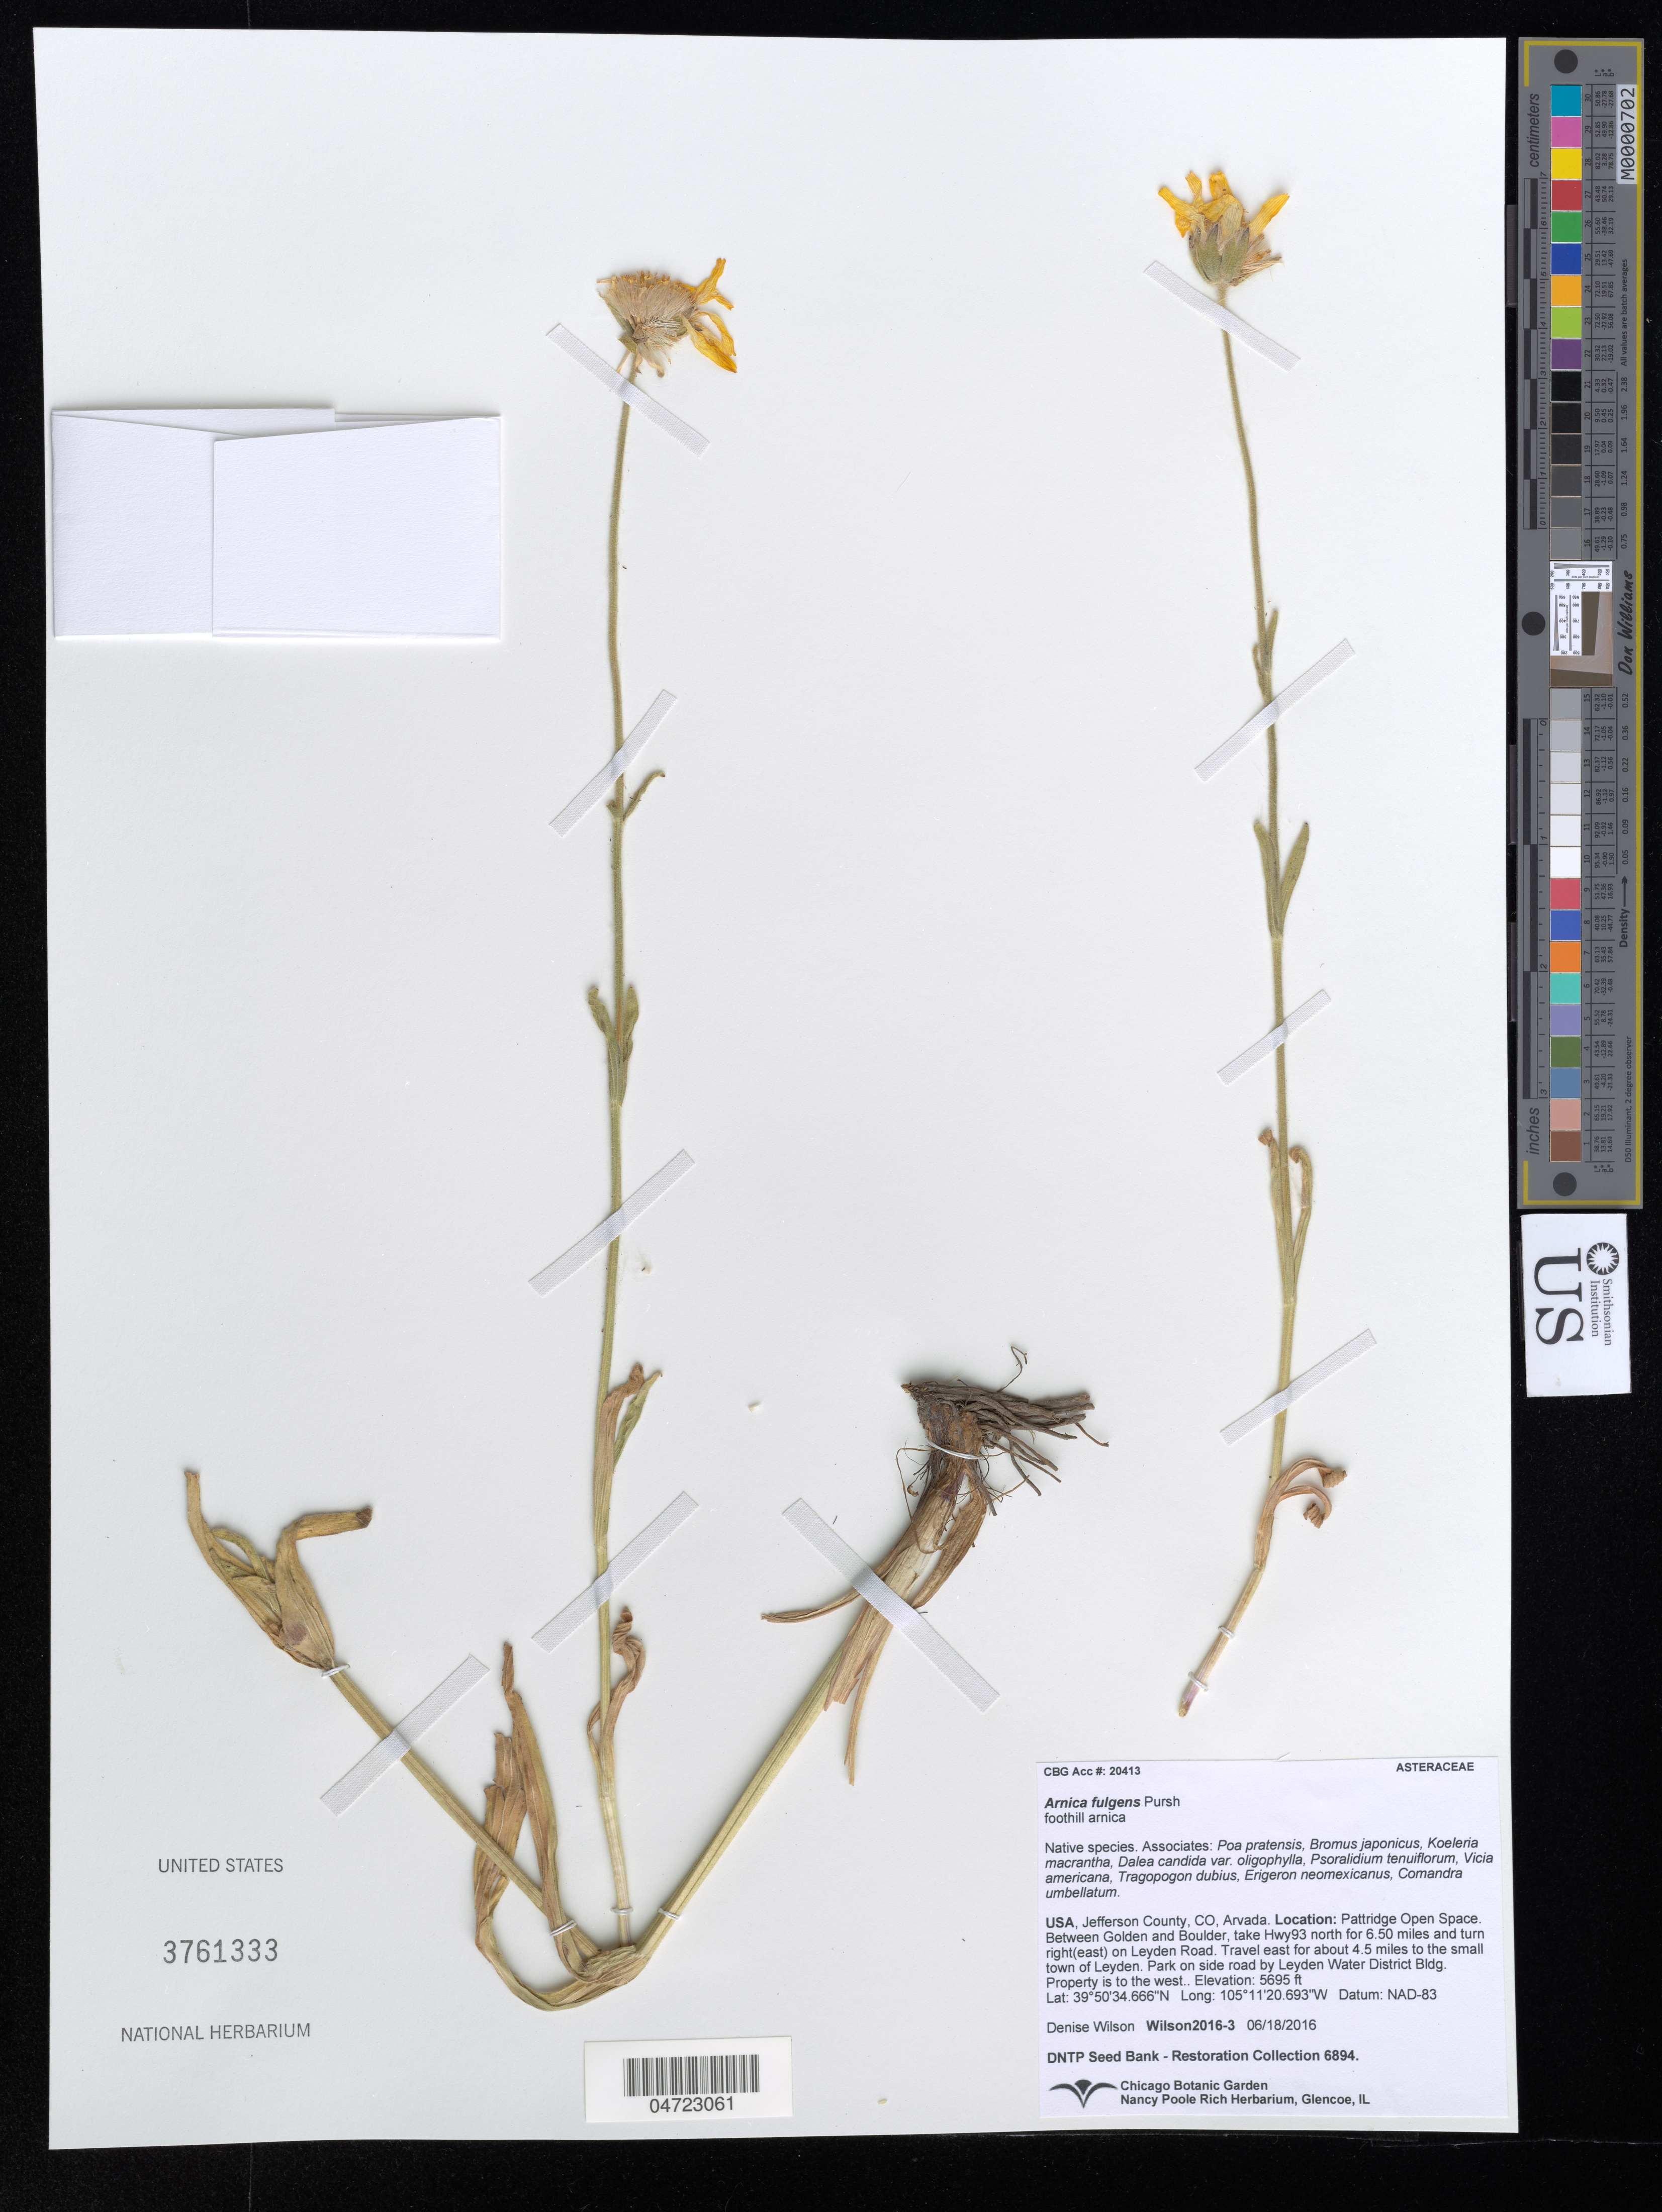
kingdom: Plantae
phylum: Tracheophyta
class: Magnoliopsida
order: Asterales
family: Asteraceae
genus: Arnica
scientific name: Arnica fulgens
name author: Pursh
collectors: D. Wilson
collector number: Wilson2016-3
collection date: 2016-06-18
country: United States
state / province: Colorado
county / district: Jefferson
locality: Jefferson County, CO, Arvada. Pattridge Open Space. Between Golden and Boulder, take Hwy93 north for 6.50 miles and turn right(east) on Leyden Road. Travel east for about 4.5 miles to the small town of Leyden. Park on side road by Leyden Water District Bldg. Property is to the west.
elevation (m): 1736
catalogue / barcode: US 3761333